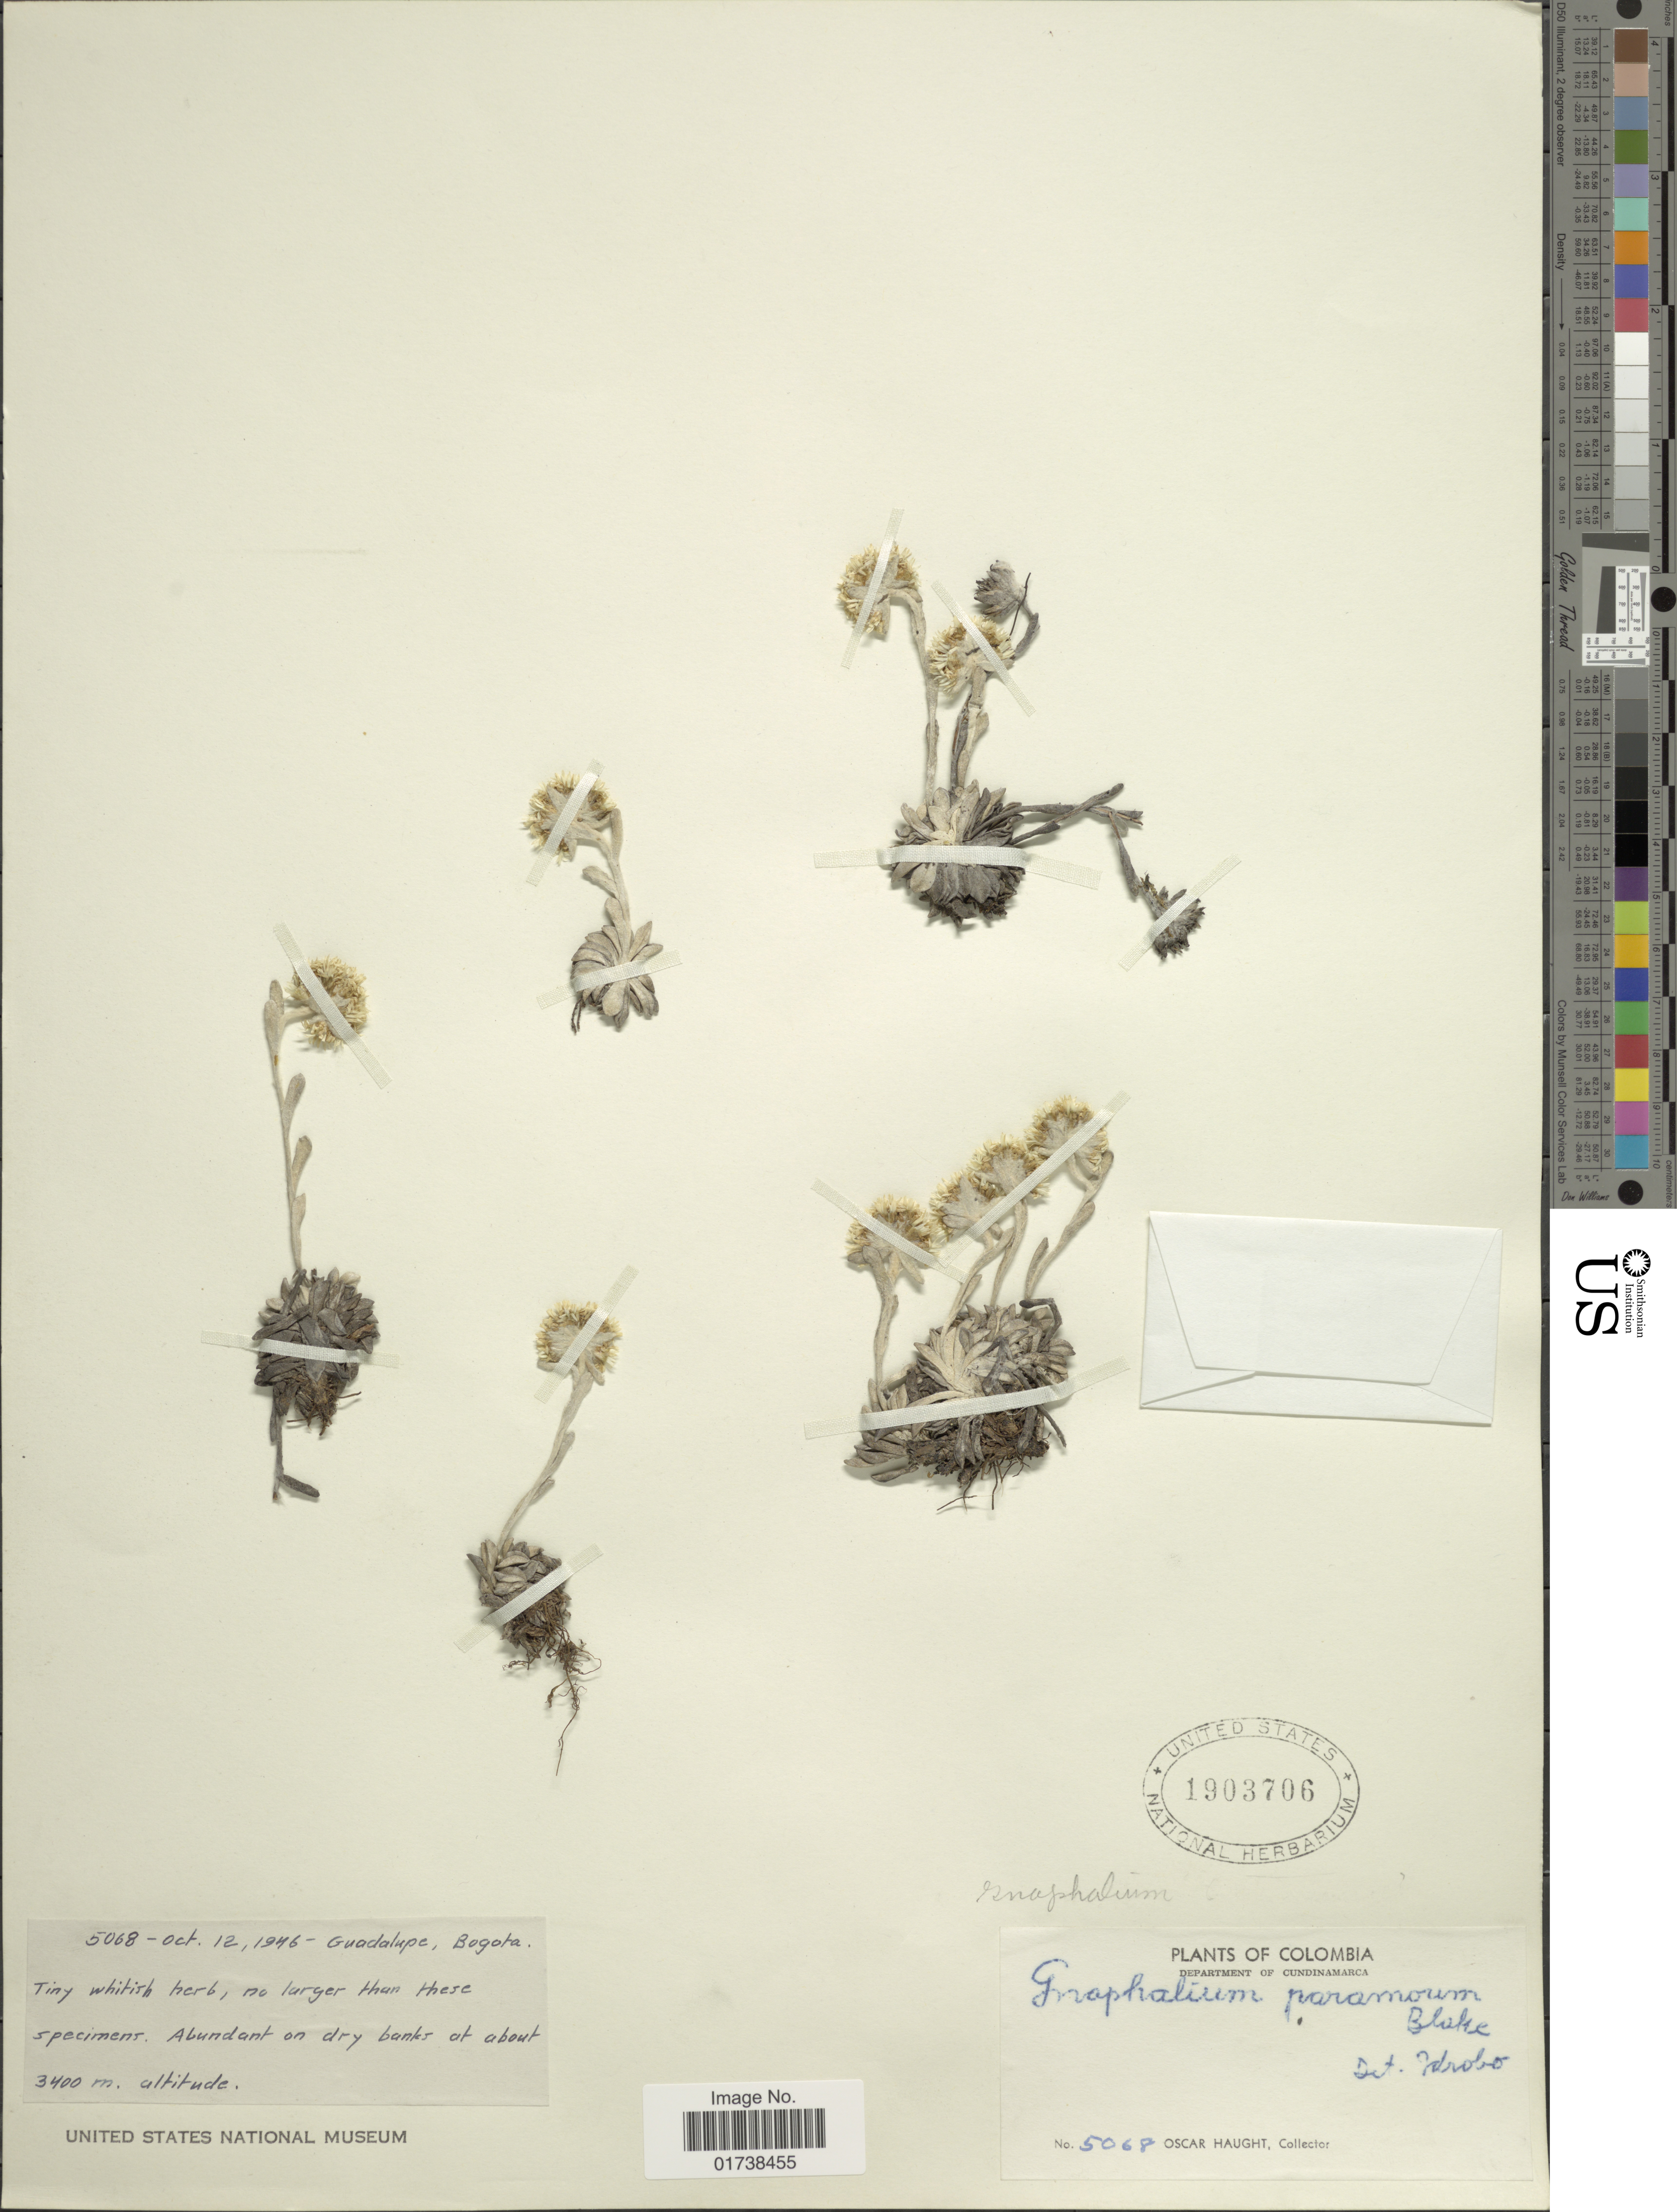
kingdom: Plantae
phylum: Tracheophyta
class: Magnoliopsida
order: Asterales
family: Asteraceae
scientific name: Orognaphalon paramorum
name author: (S.F. Blake) G.L. Nesom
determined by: Nesom, Guy L.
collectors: O. L. Haught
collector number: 5068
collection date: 1946-10-12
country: Colombia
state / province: Cundinamarca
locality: Bogota, Guadelupe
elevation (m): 3400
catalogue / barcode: US 1903706